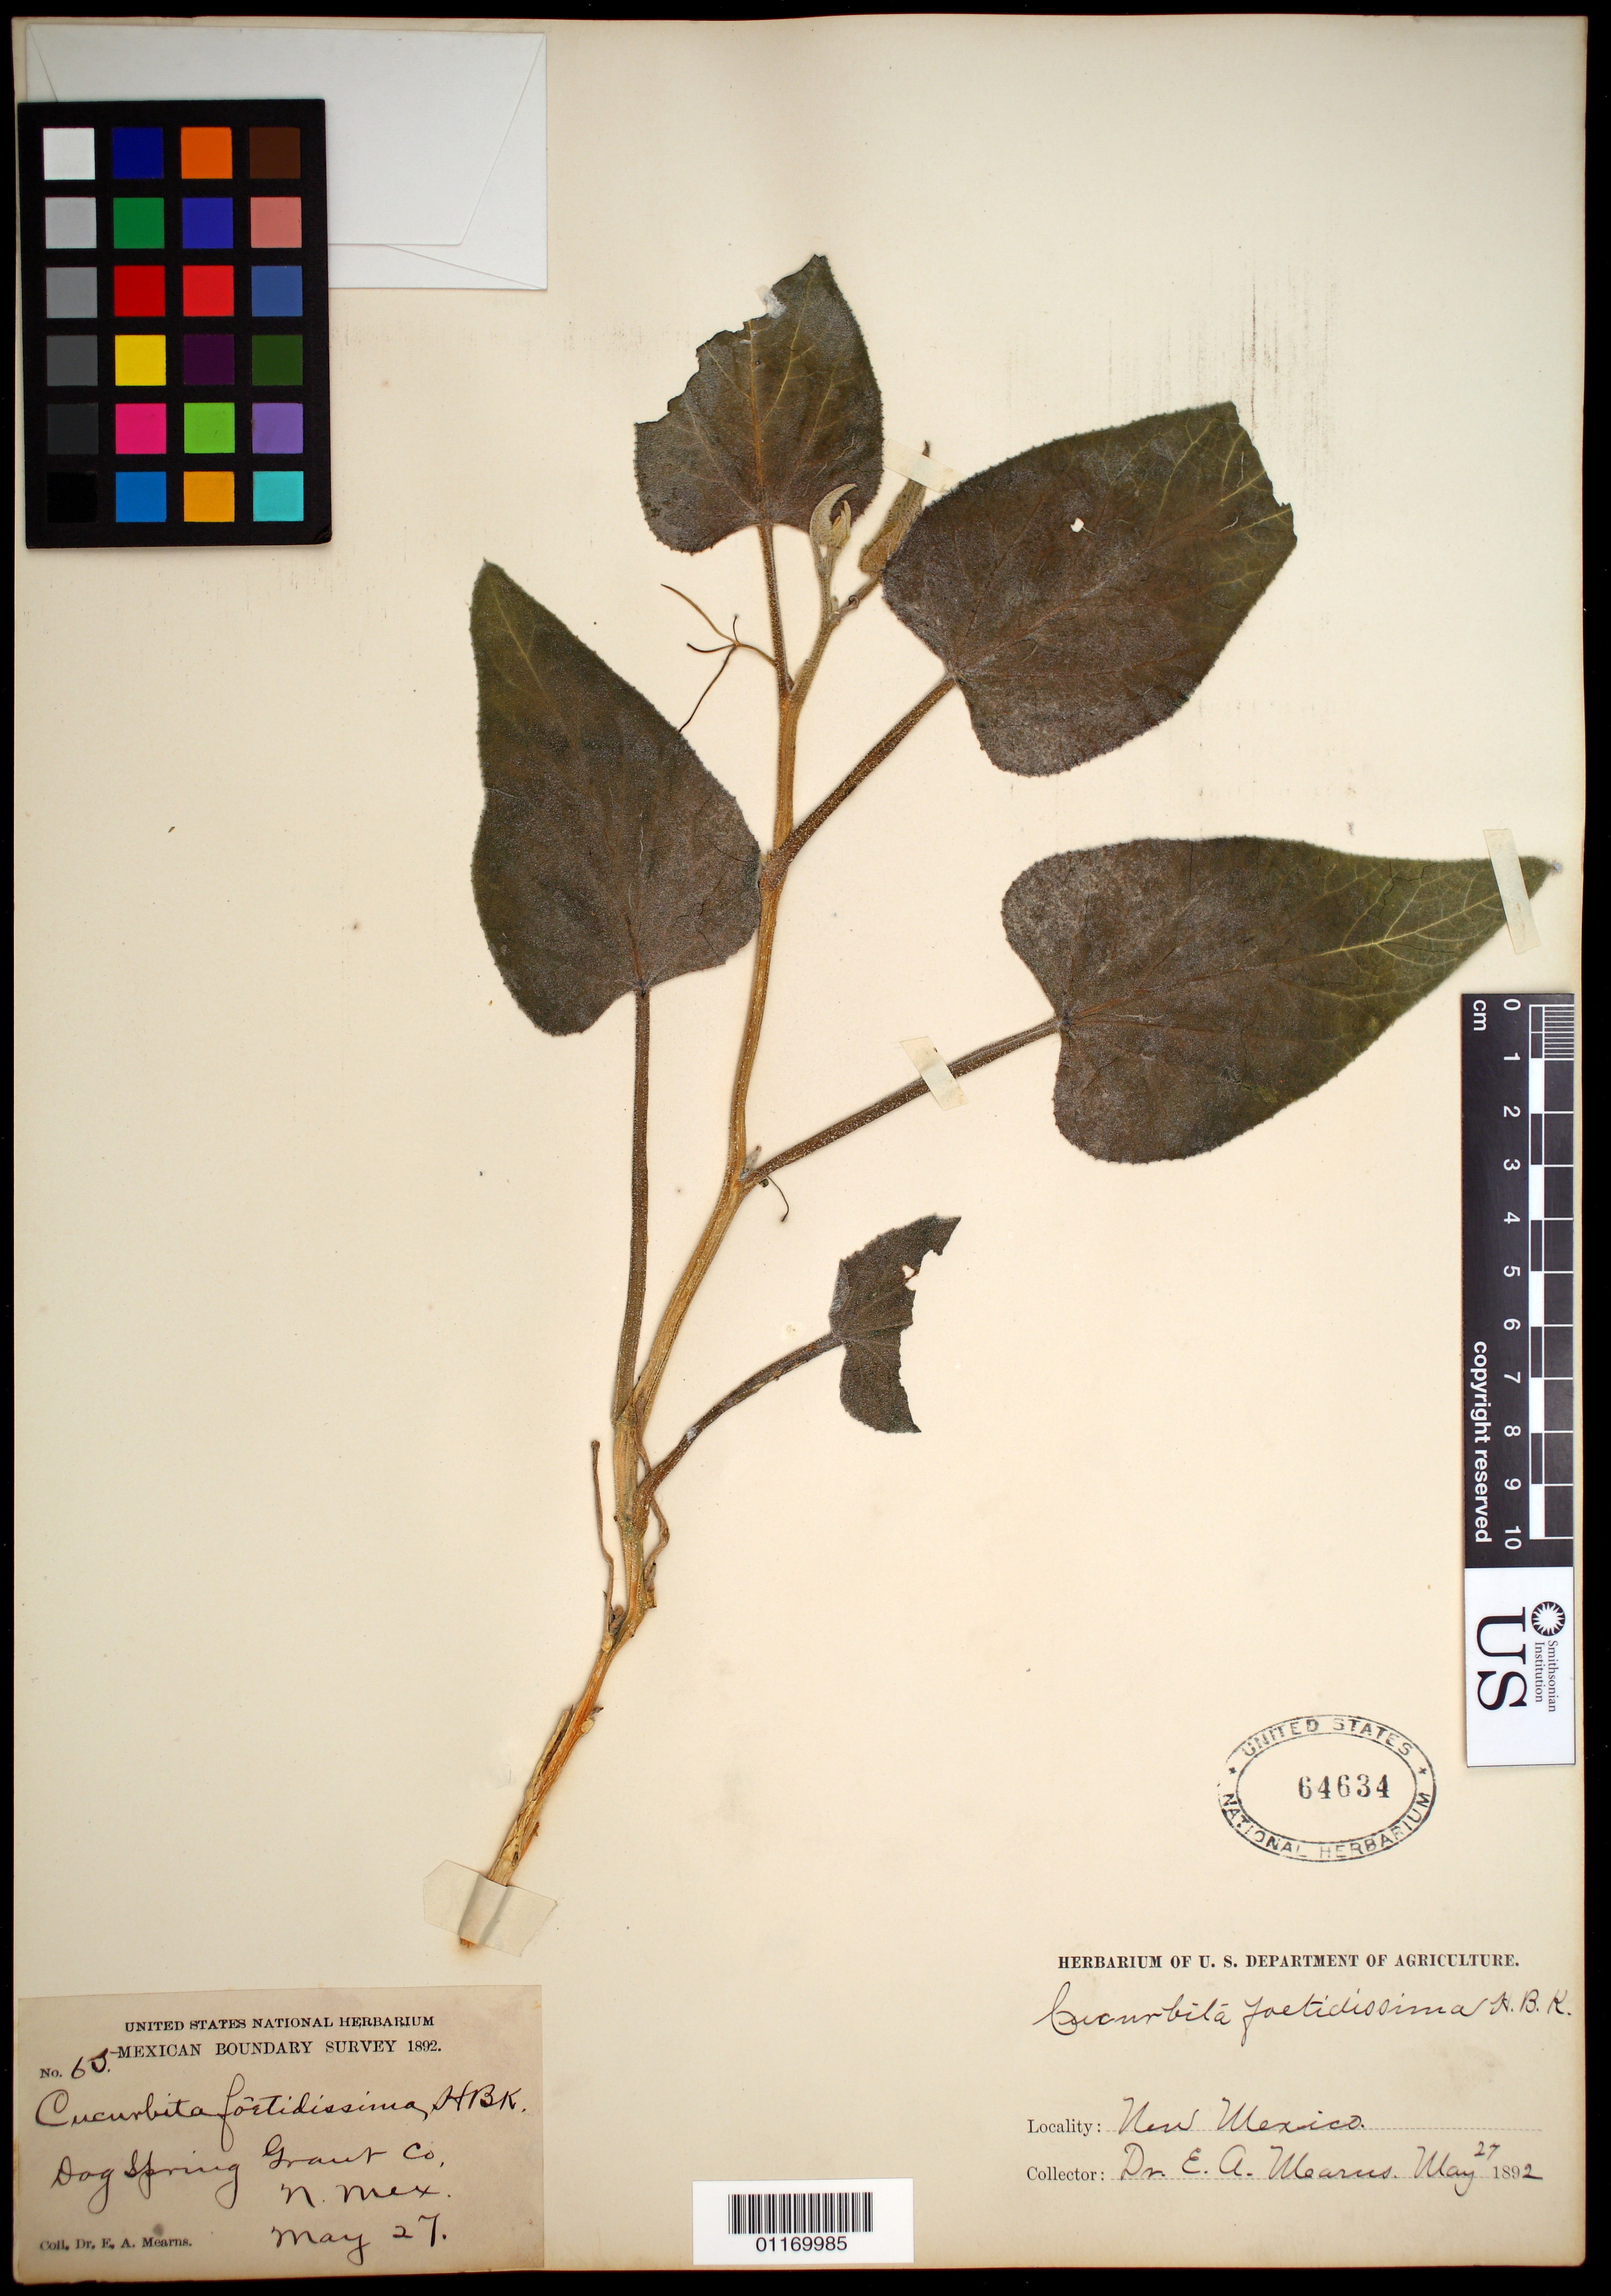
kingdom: Plantae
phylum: Tracheophyta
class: Magnoliopsida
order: Cucurbitales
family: Cucurbitaceae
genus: Cucurbita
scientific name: Cucurbita foetidissima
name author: Kunth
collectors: E. A. Mearns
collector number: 65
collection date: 1892-05-27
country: United States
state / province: New Mexico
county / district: Grant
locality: Dog Spring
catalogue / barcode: US 64634